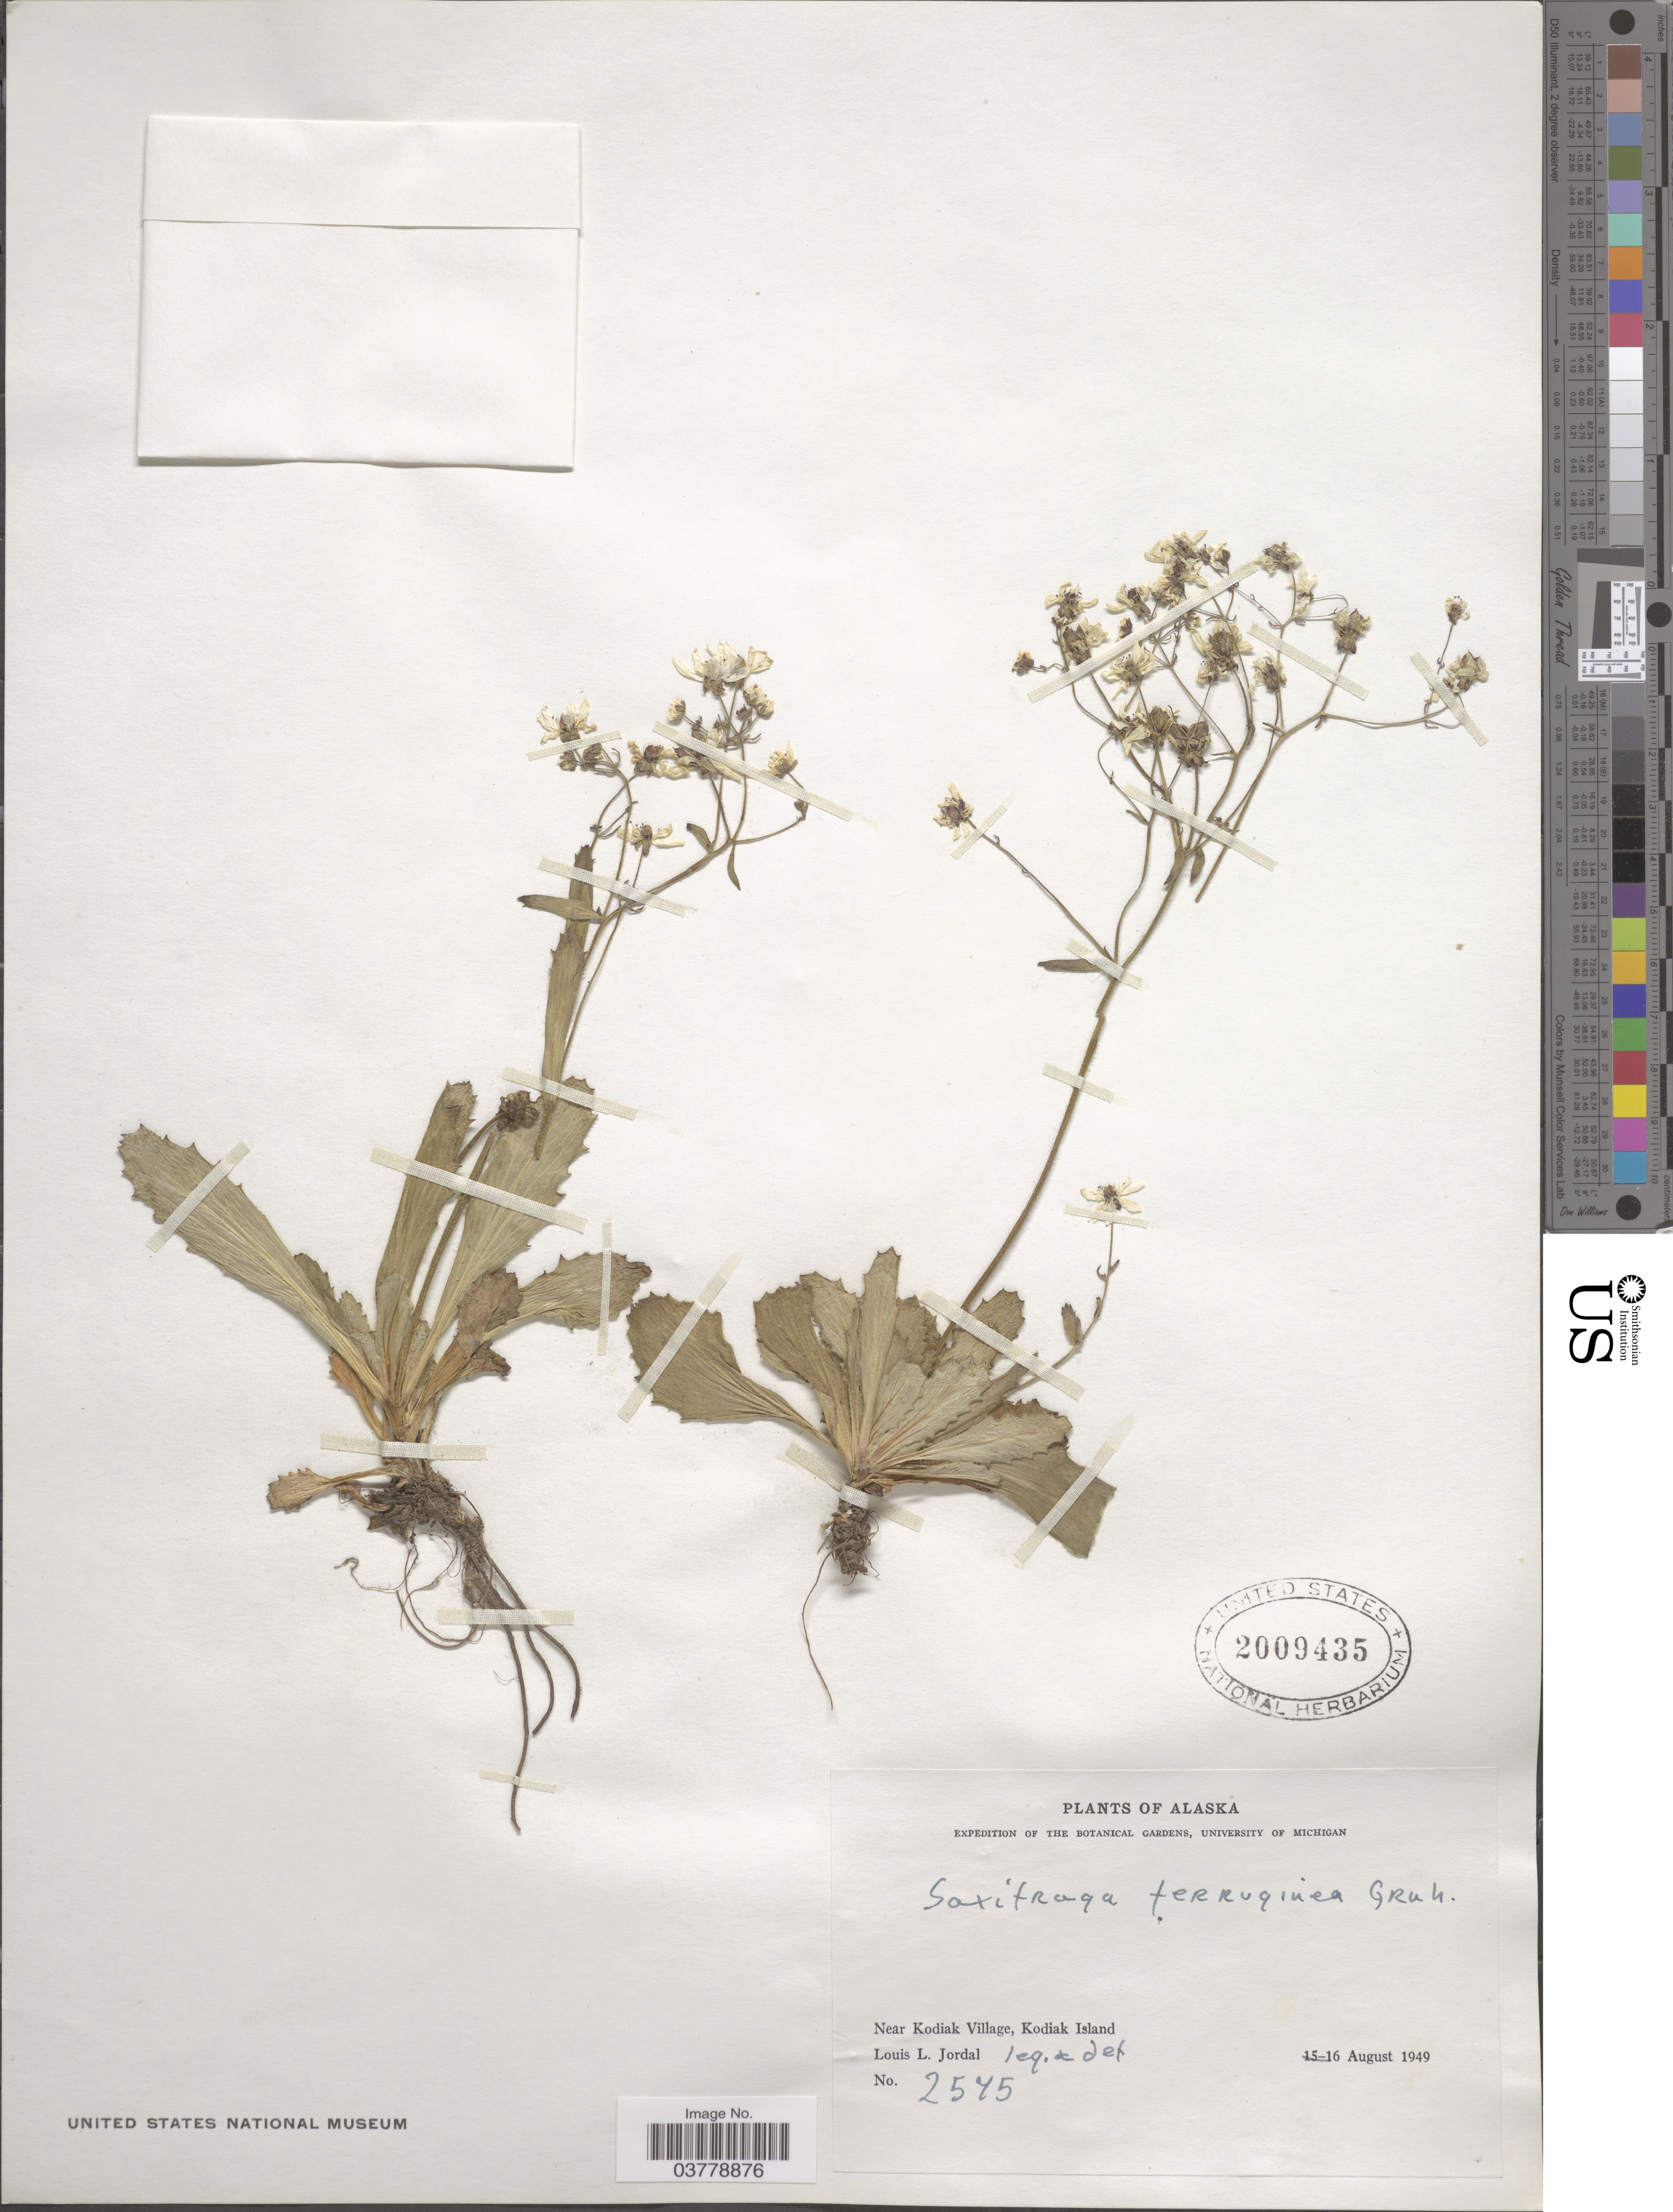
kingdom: Plantae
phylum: Tracheophyta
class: Magnoliopsida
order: Saxifragales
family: Saxifragaceae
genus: Micranthes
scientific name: Micranthes ferruginea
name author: (Graham) Brouillet & Gornall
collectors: L. Jordal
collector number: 2545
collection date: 1949-08-16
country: United States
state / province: Alaska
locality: Near Kodiak Village, Kodiak Island.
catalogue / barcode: US 2009435